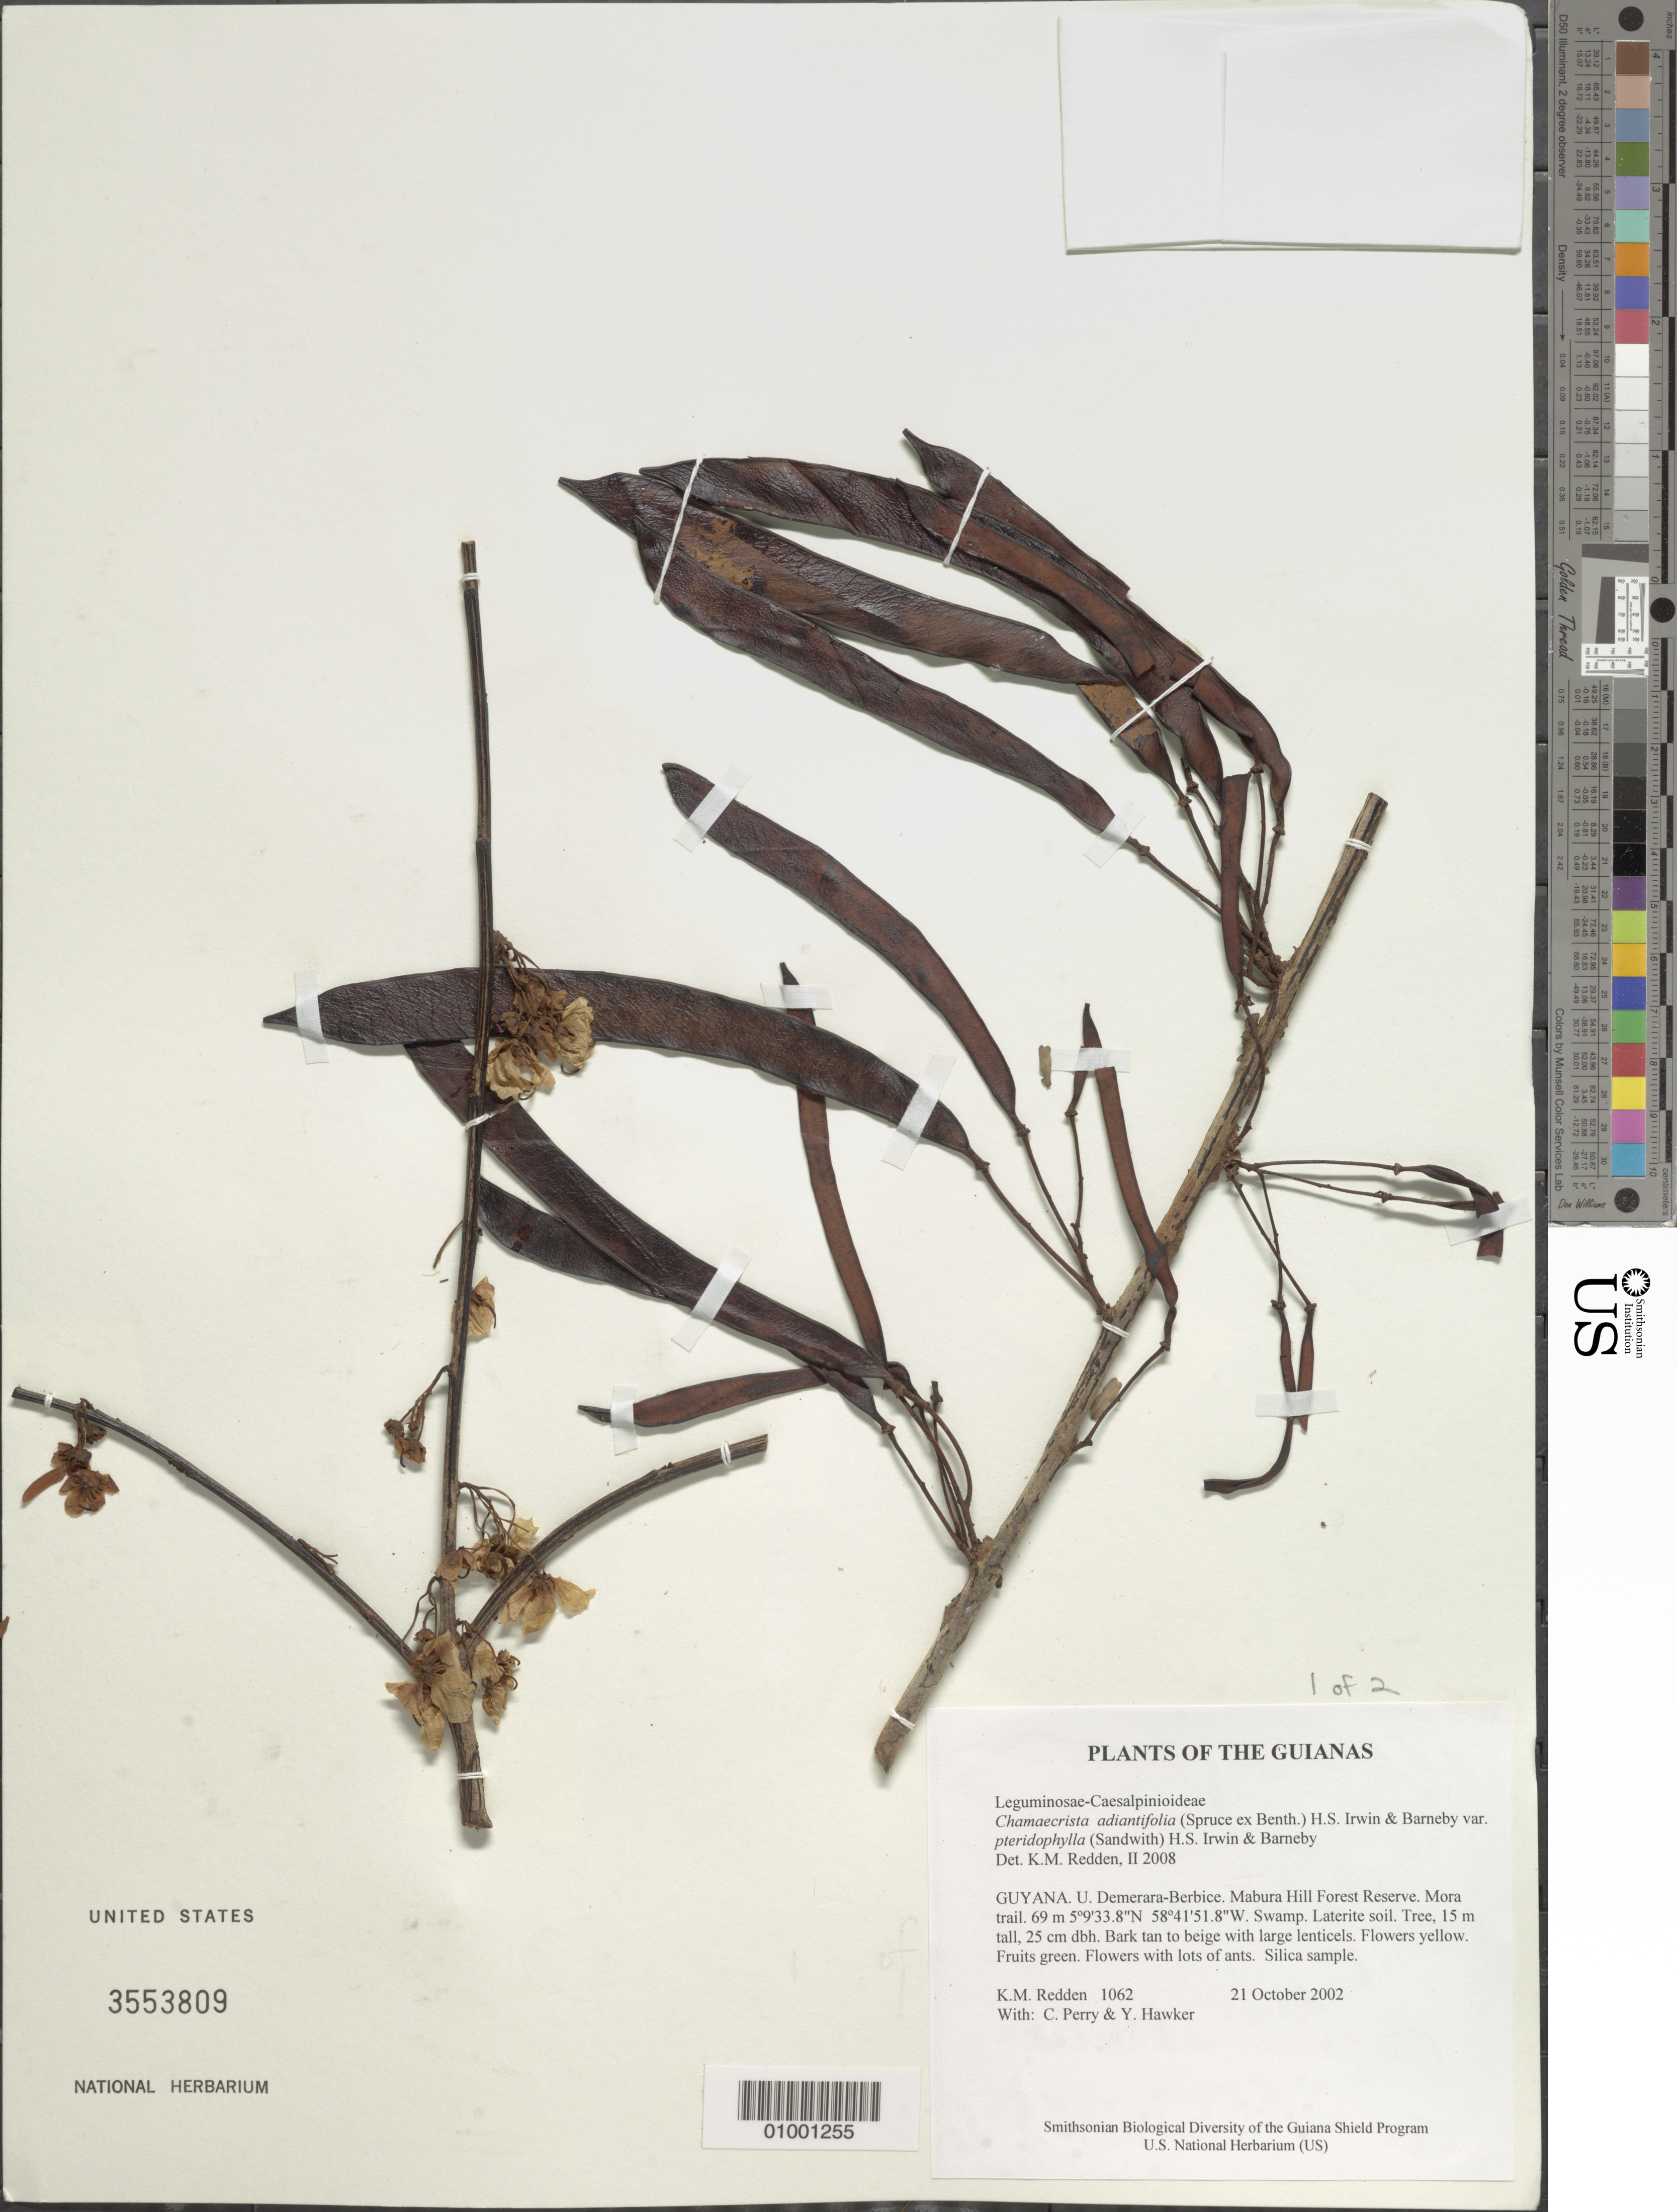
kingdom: Plantae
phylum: Tracheophyta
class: Magnoliopsida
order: Fabales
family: Fabaceae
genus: Chamaecrista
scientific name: Chamaecrista adiantifolia var. pteridophylla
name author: (Sandwith) H.S. Irwin & Barneby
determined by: Redden, K. M.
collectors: K. M. Redden, C. Perry & Y. Hawker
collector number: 1062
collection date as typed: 21 October 2002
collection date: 2002-10-21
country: Guyana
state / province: U. Demerara-Berbice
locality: Mabura Hill Forest Reserve. Mora trail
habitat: Swamp. Laterite soil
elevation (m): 69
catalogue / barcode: US 3553809